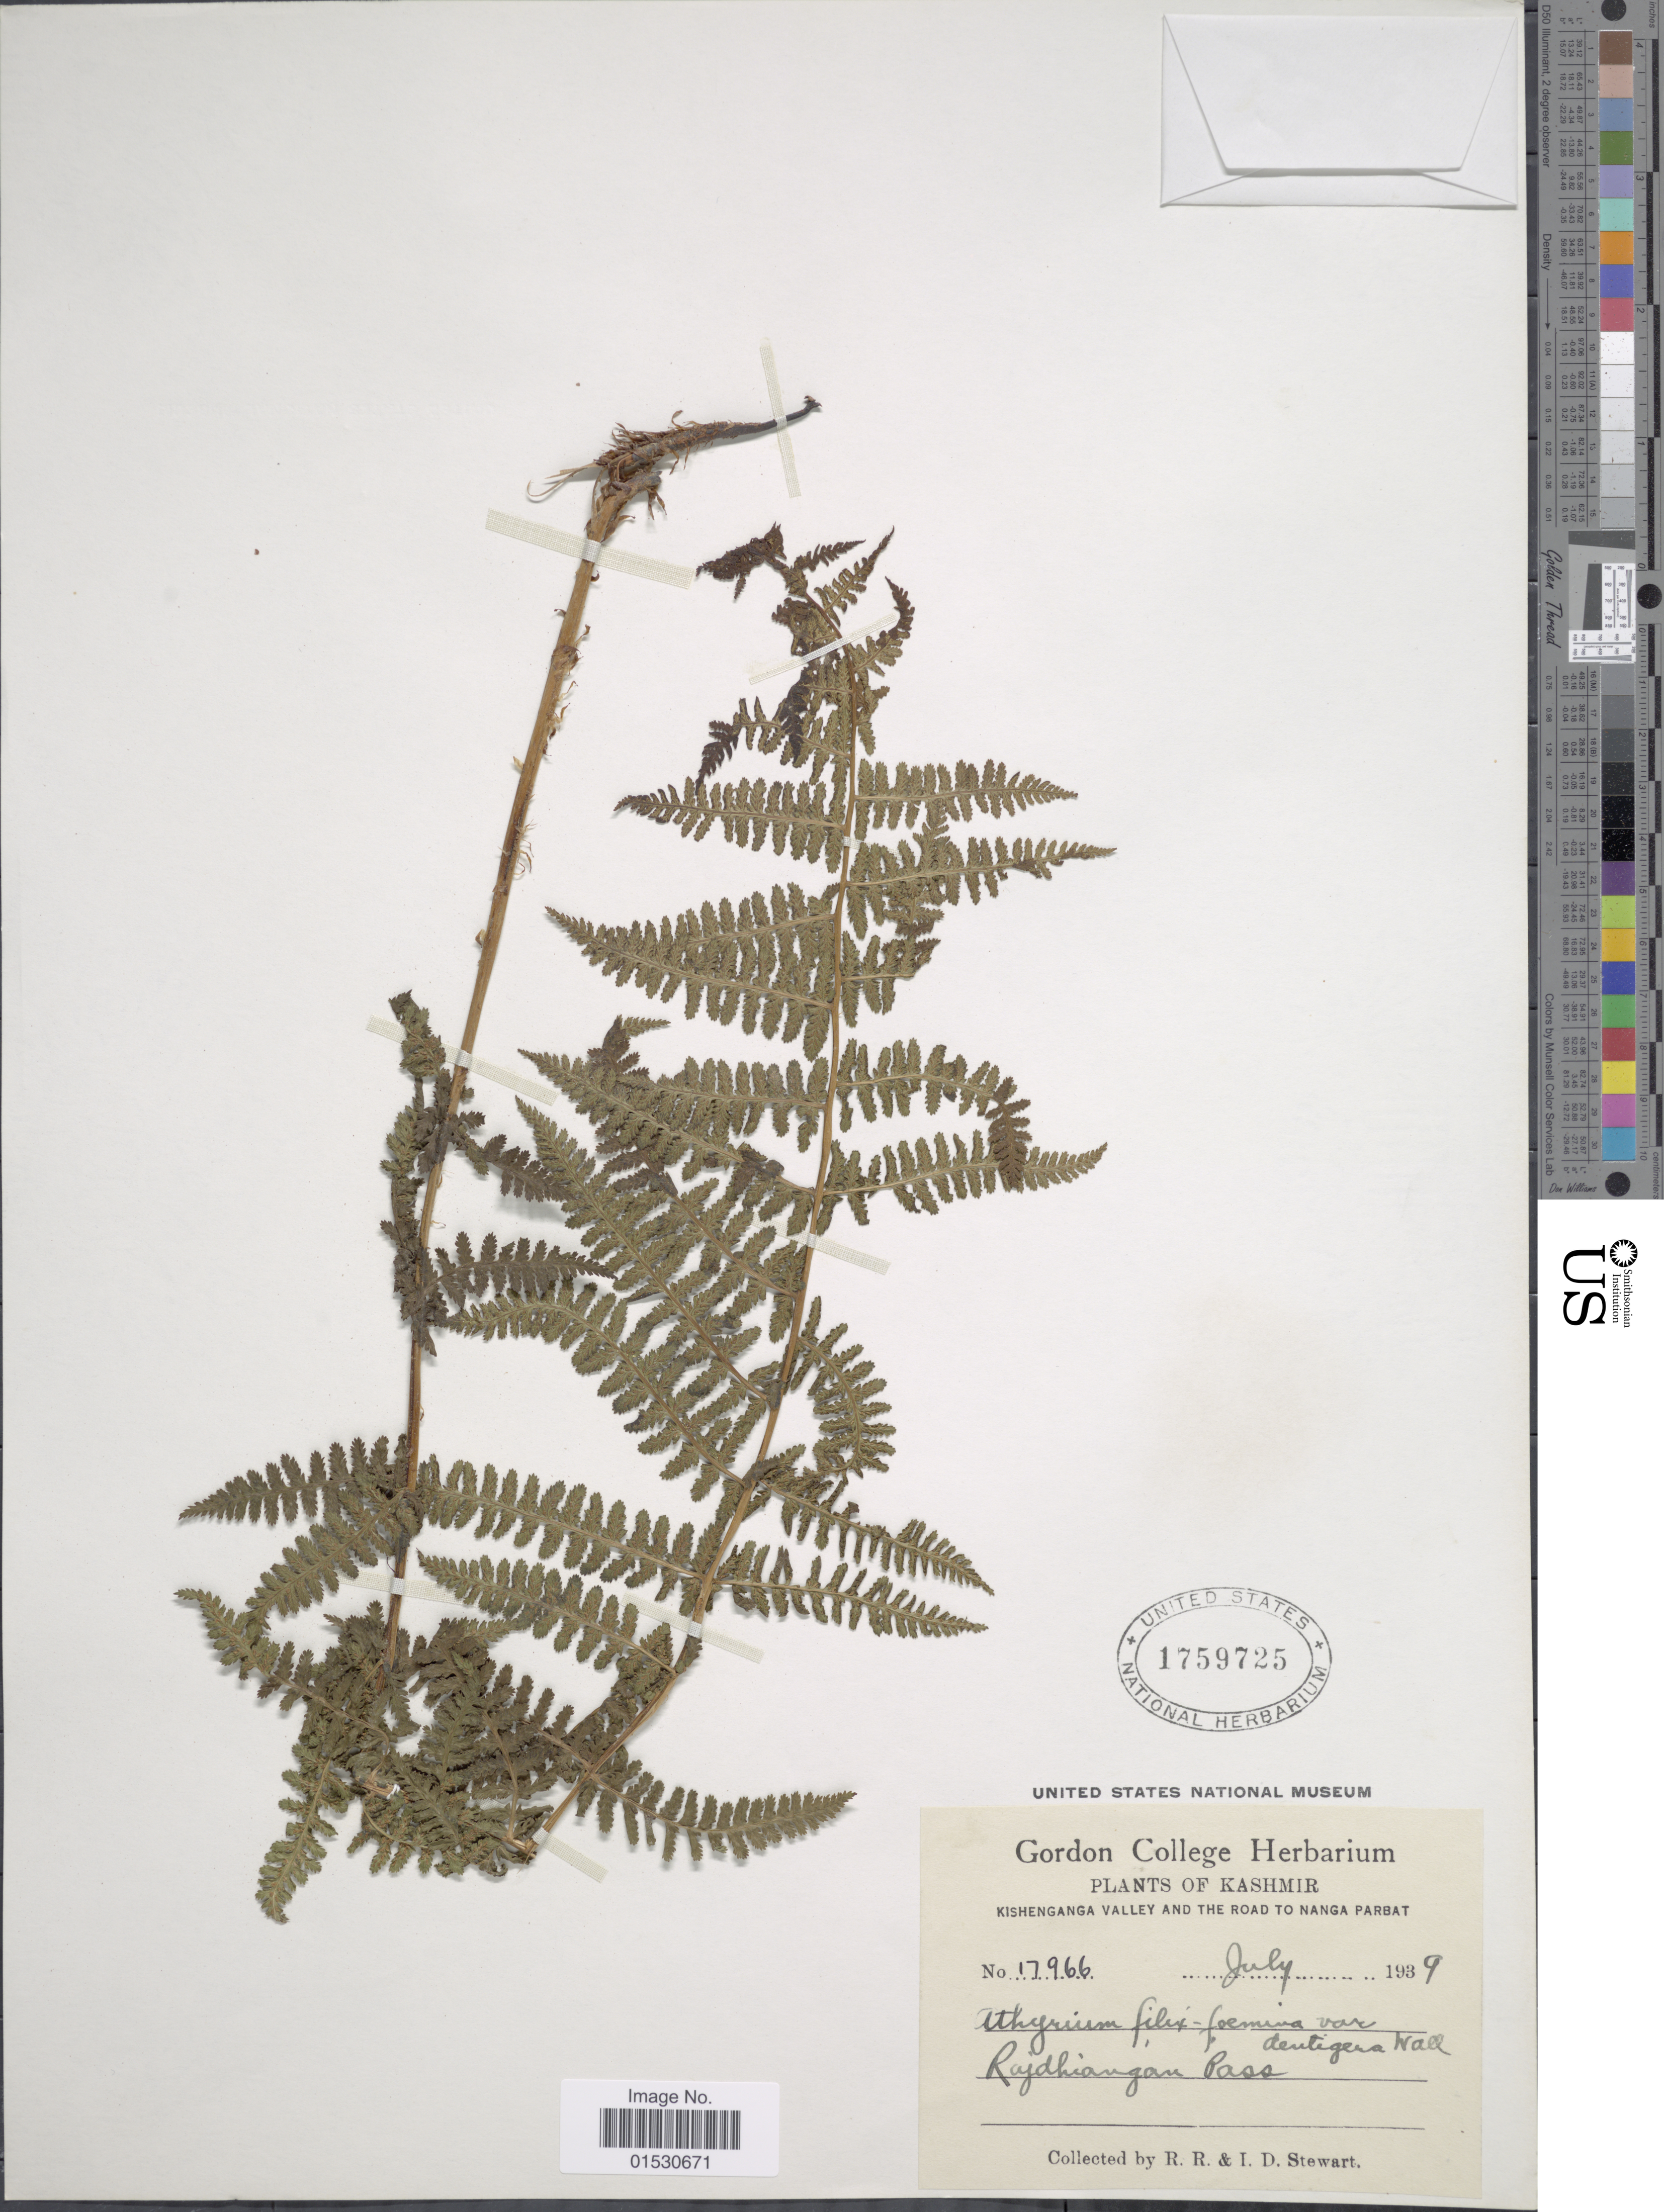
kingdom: Plantae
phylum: Tracheophyta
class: Polypodiopsida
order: Polypodiales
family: Athyriaceae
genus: Athyrium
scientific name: Athyrium filix-femina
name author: (L.) Roth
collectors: R. R. Stewart & I. Stewart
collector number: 17966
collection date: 1939-07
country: India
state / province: Jammu and Kashmir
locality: Kashmir, Kishenganga valley and the road to Nanga Parbat, Rajdhiangan Pass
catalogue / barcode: US 1759725